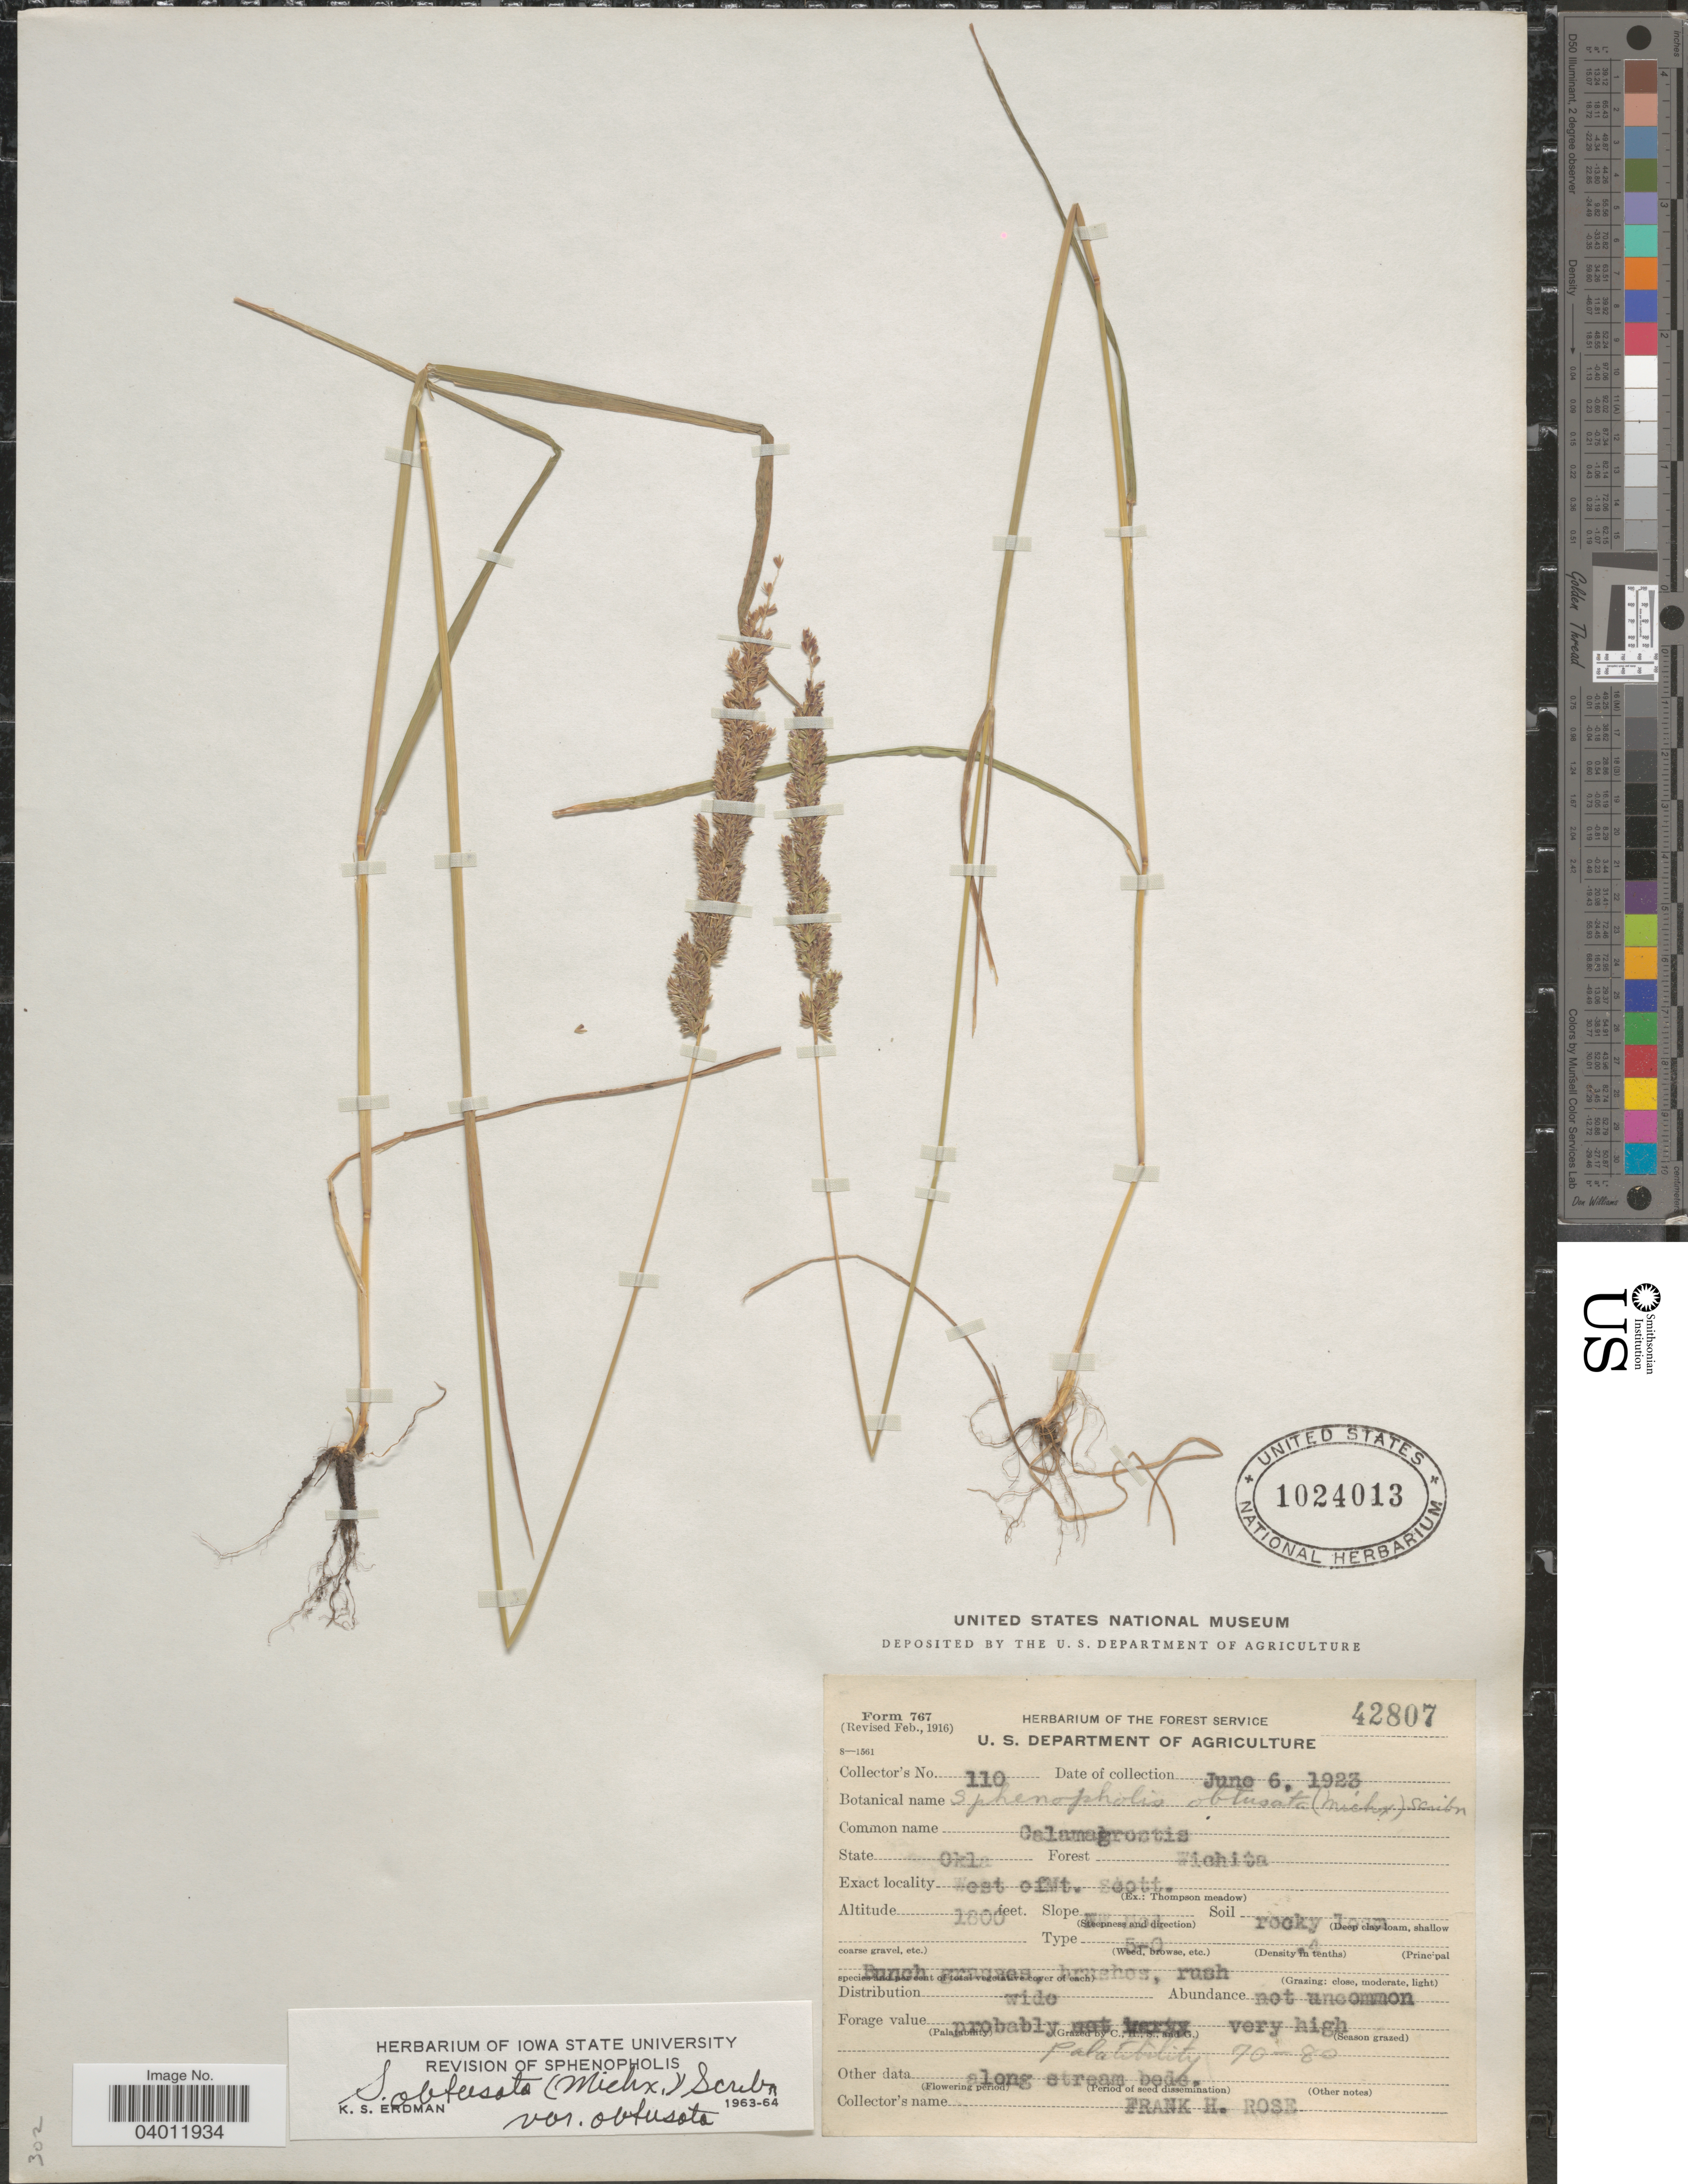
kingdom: Plantae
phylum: Tracheophyta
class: Liliopsida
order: Poales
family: Poaceae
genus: Sphenopholis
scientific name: Sphenopholis obtusata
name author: (Michx.) Scribn.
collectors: F. H. Rose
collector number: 110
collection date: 1923-06-06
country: United States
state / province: Oklahoma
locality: Forest Wichita. West of Mt. Scott.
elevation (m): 549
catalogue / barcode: US 1024013